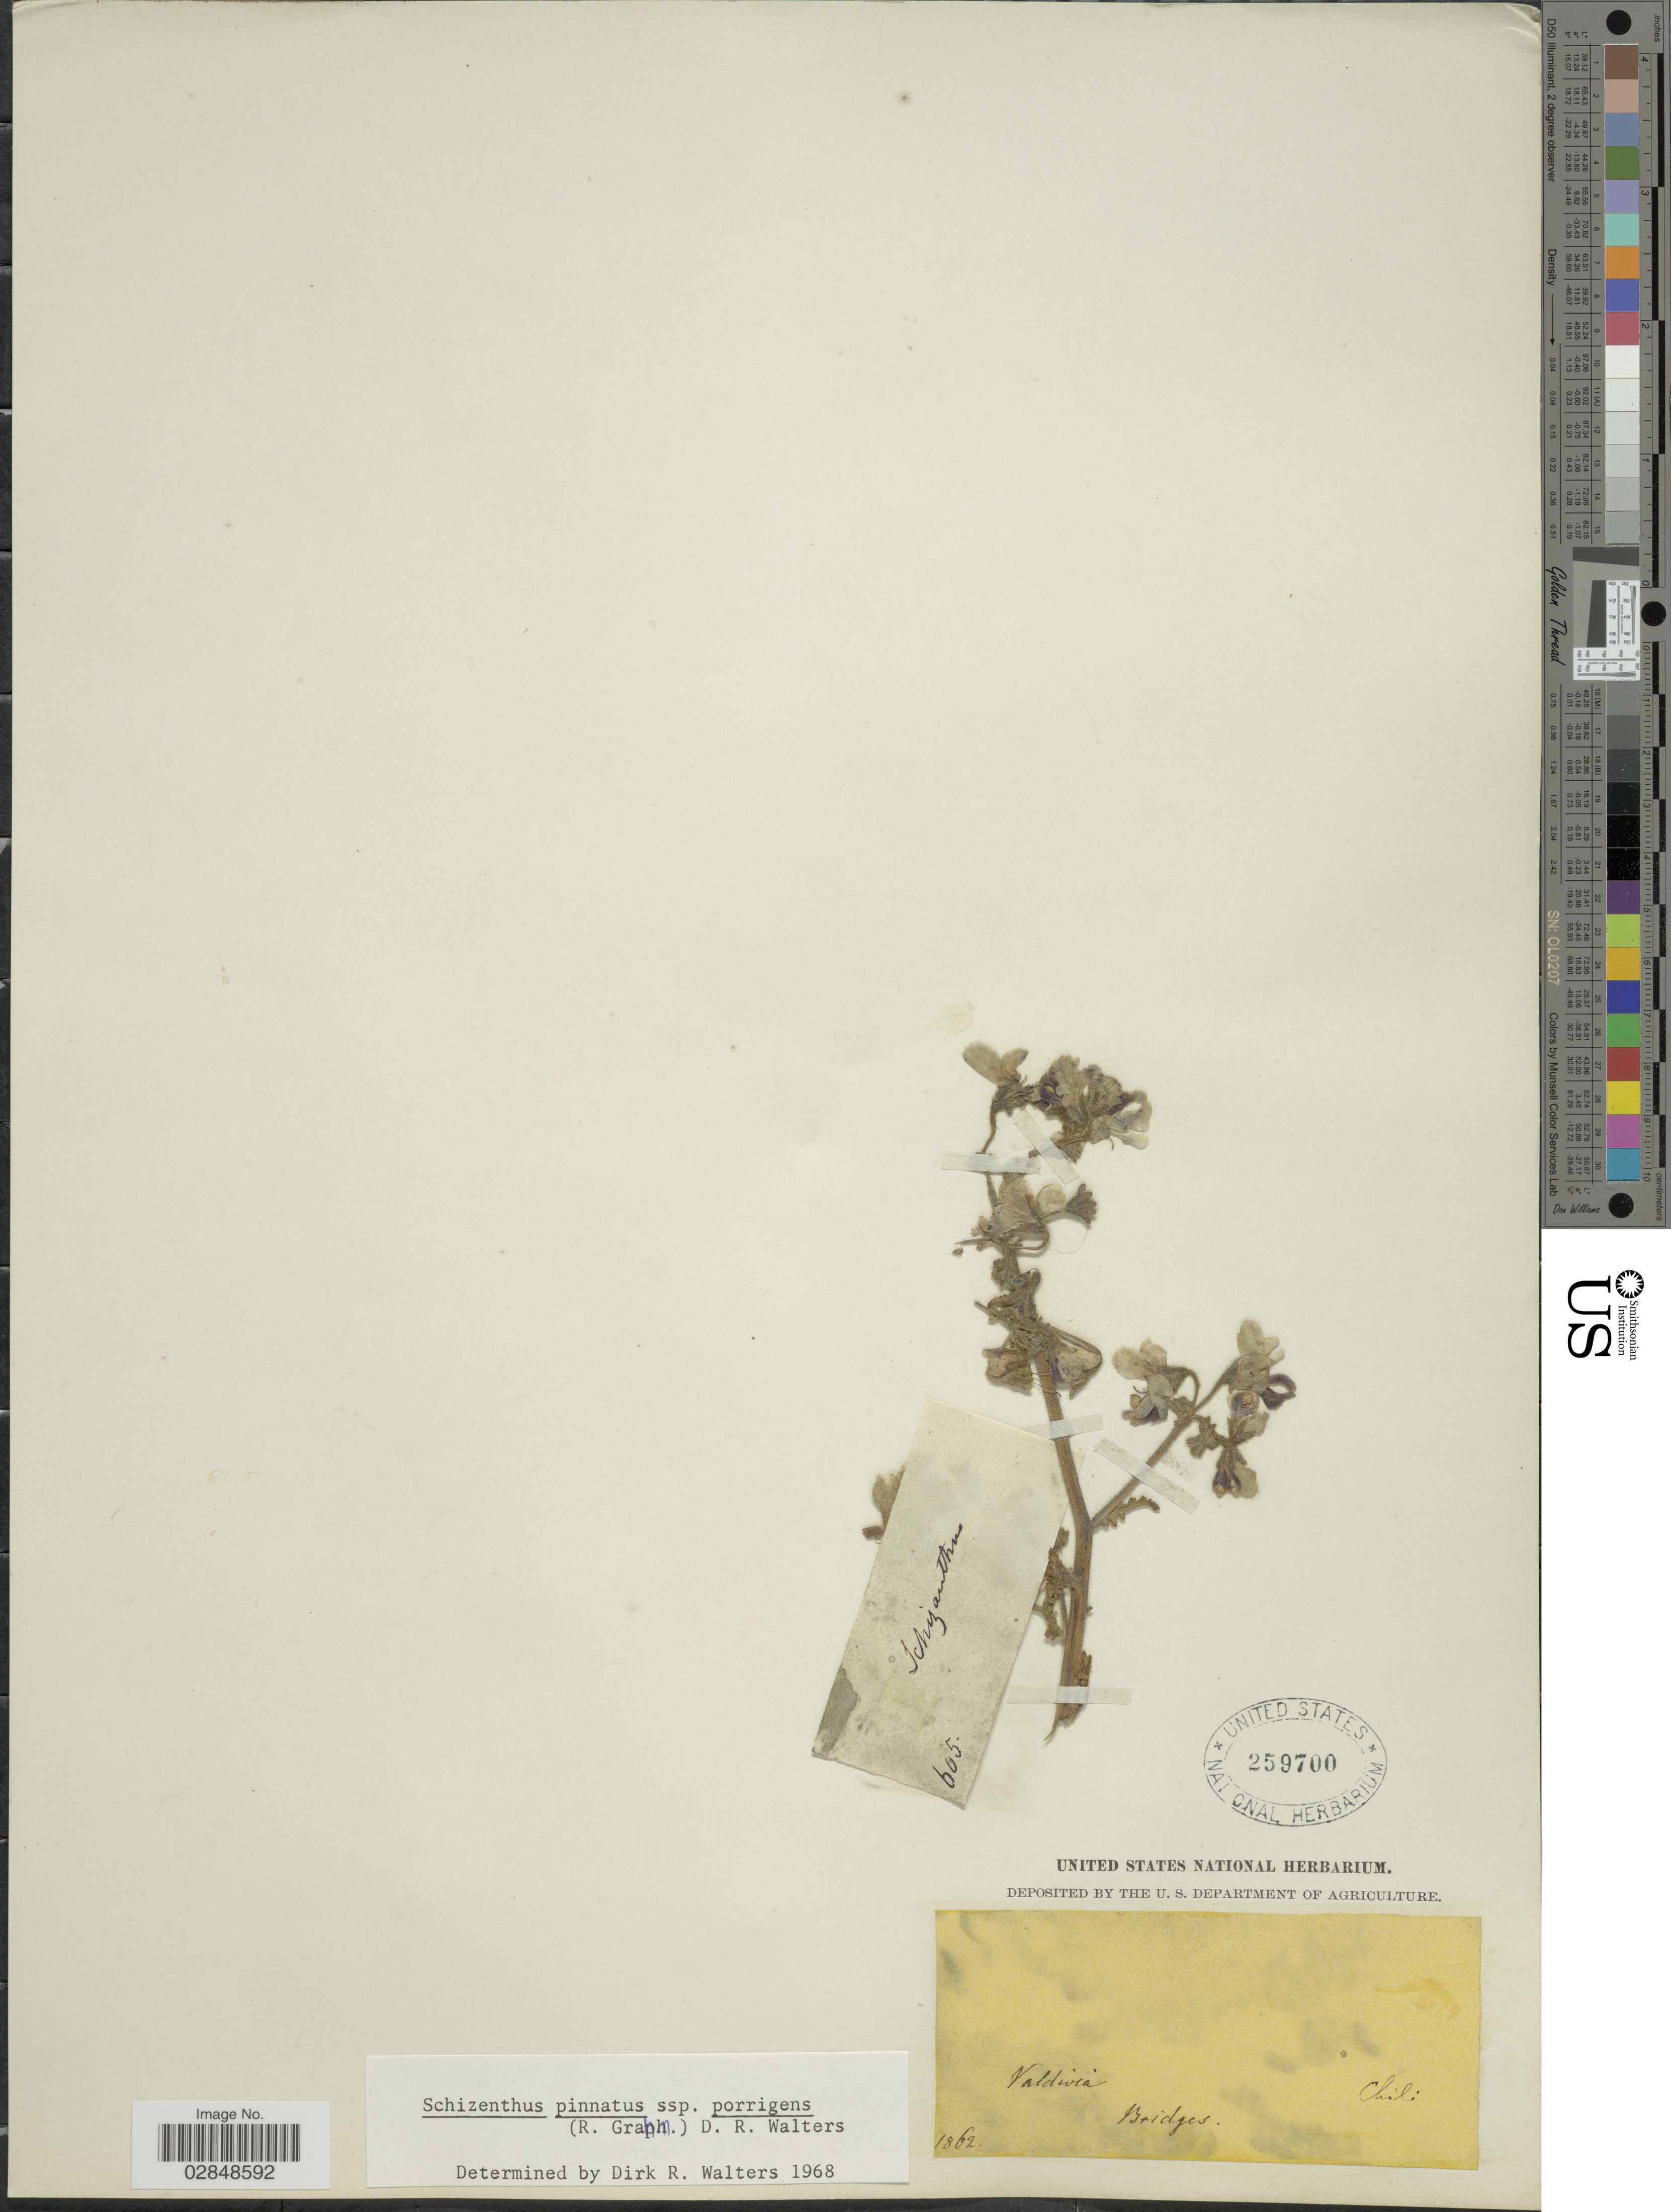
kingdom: Plantae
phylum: Tracheophyta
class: Magnoliopsida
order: Solanales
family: Solanaceae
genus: Schizanthus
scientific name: Schizanthus porrigens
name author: Graham ex Hook.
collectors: Bridges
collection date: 1862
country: Chile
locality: Valdivia.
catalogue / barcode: US 259700